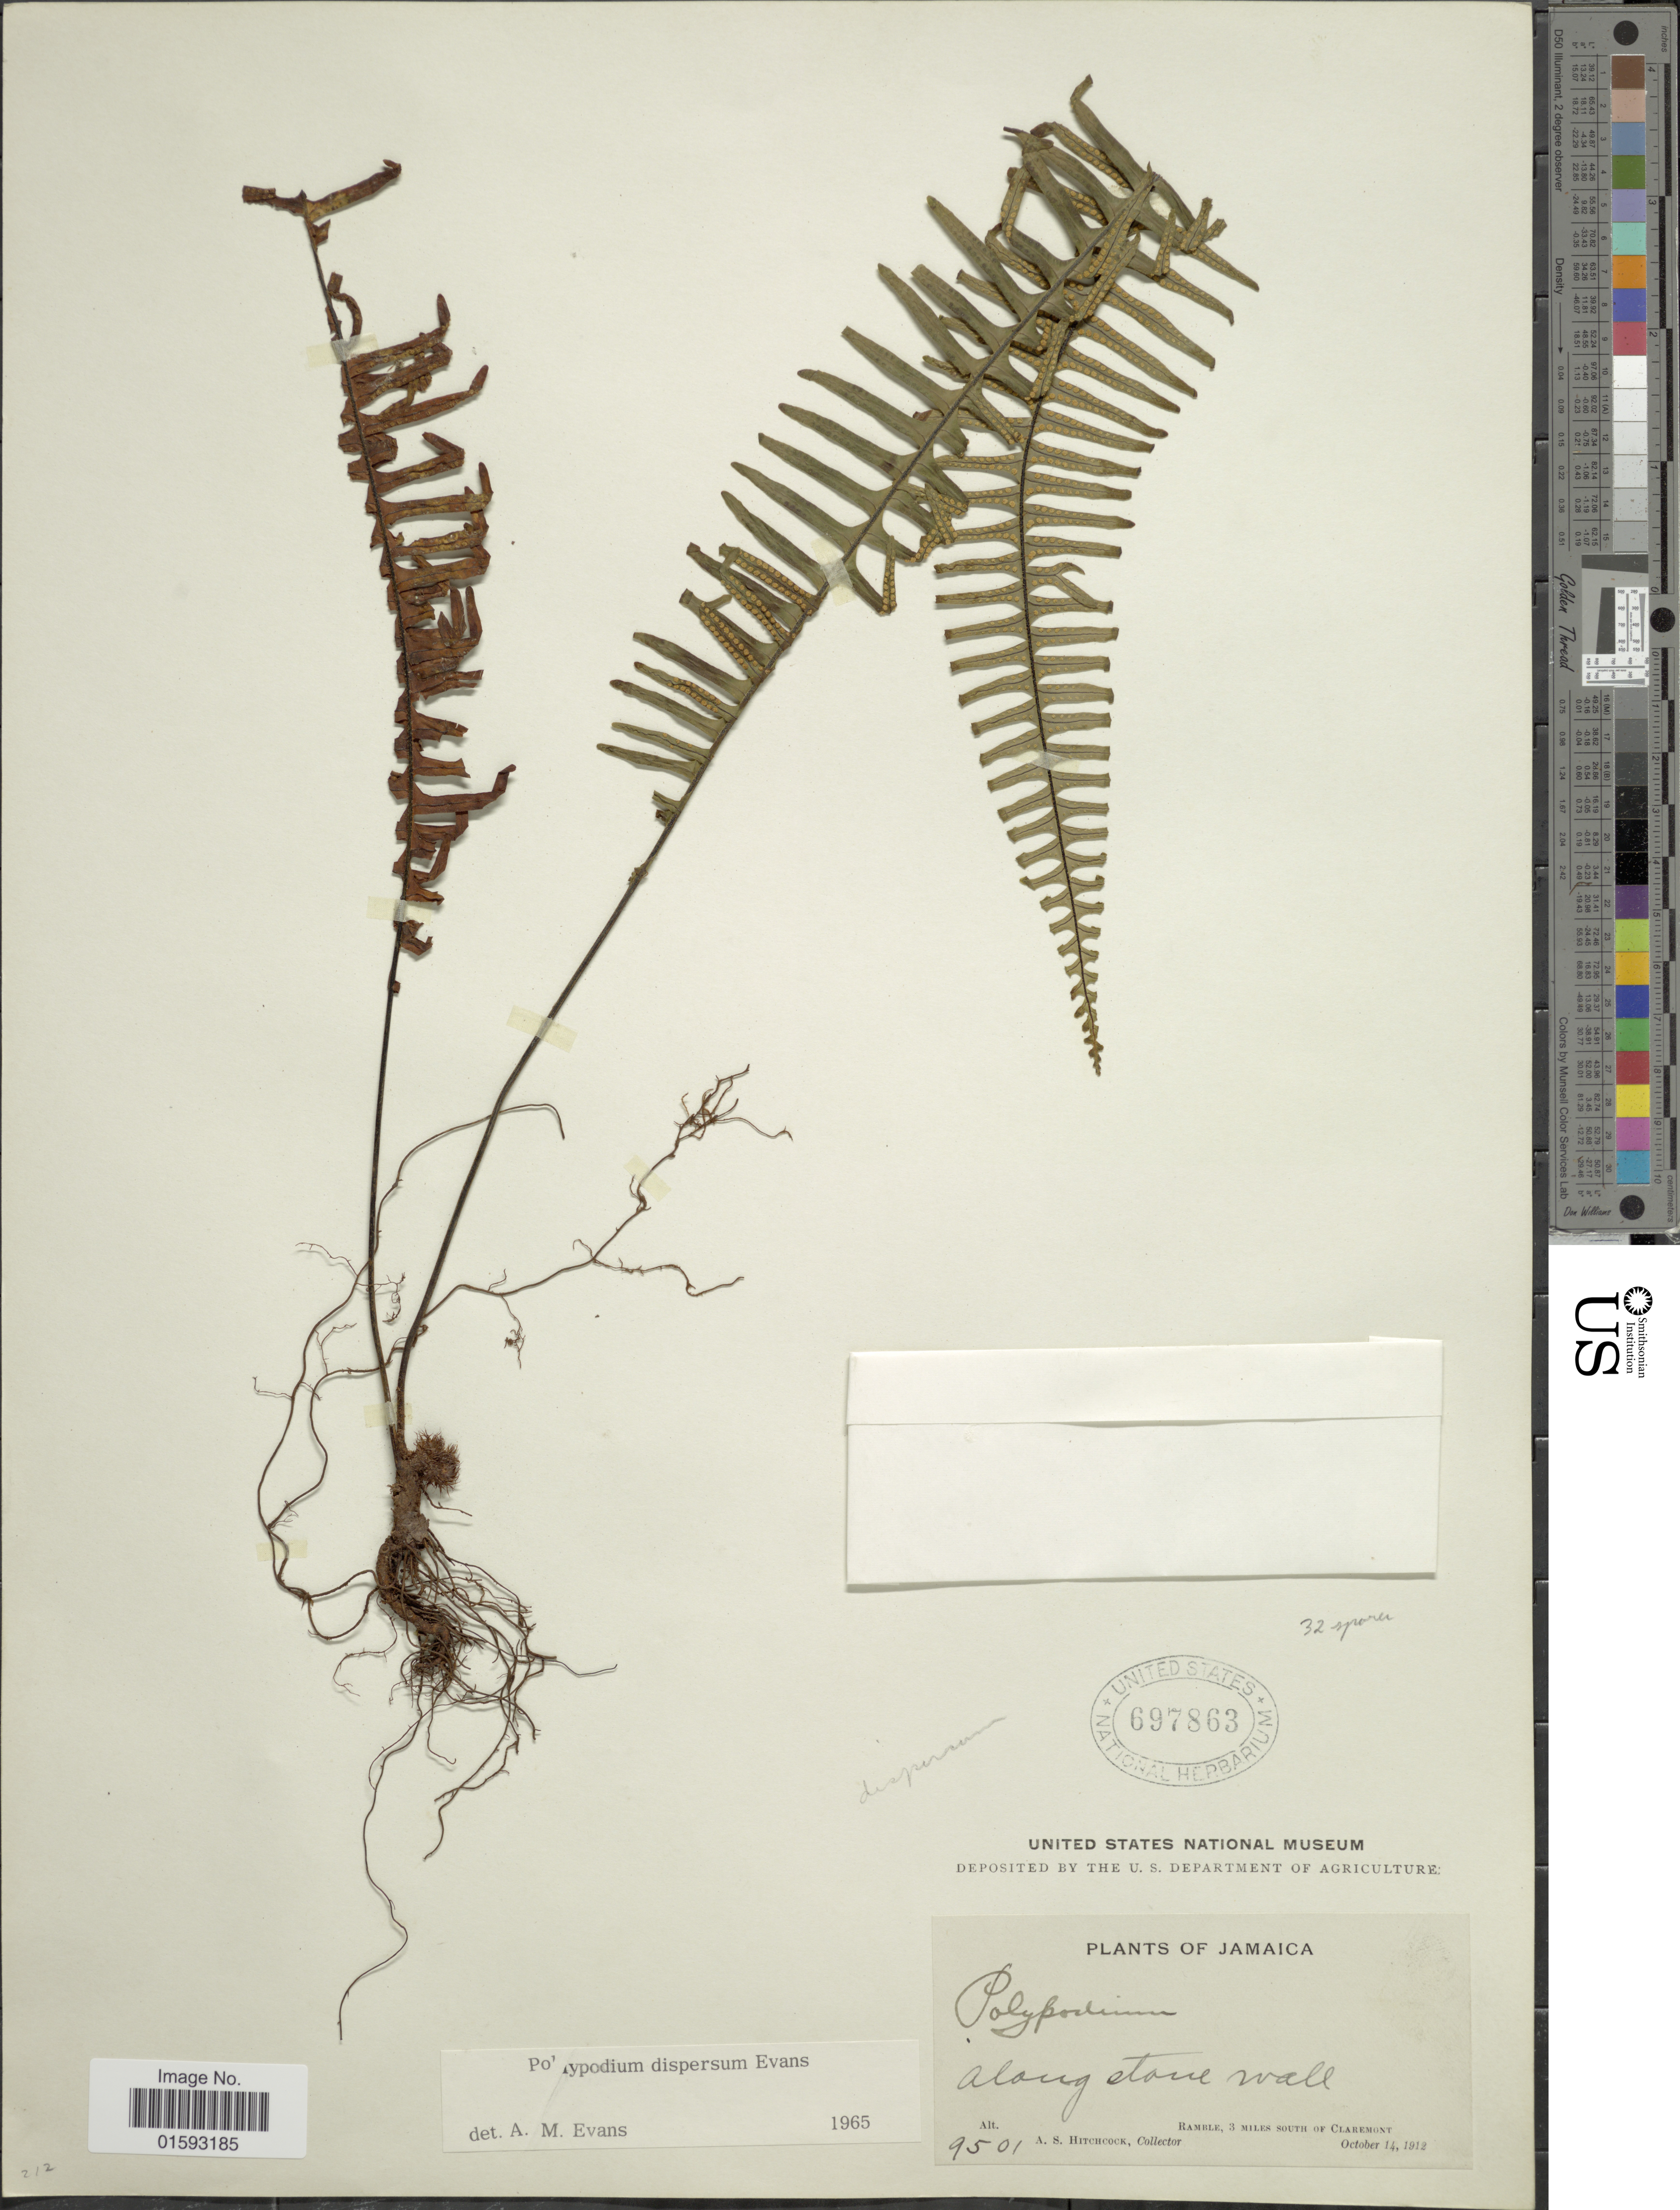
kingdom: Plantae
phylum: Tracheophyta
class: Polypodiopsida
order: Polypodiales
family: Polypodiaceae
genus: Pecluma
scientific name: Pecluma dispersa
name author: (A.M. Evans) M.G. Price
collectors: A. S. Hitchcock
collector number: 9501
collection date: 1912-10-14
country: Jamaica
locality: Along stone wall, Ramble, 3 miles south of Claremont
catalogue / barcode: US 697863